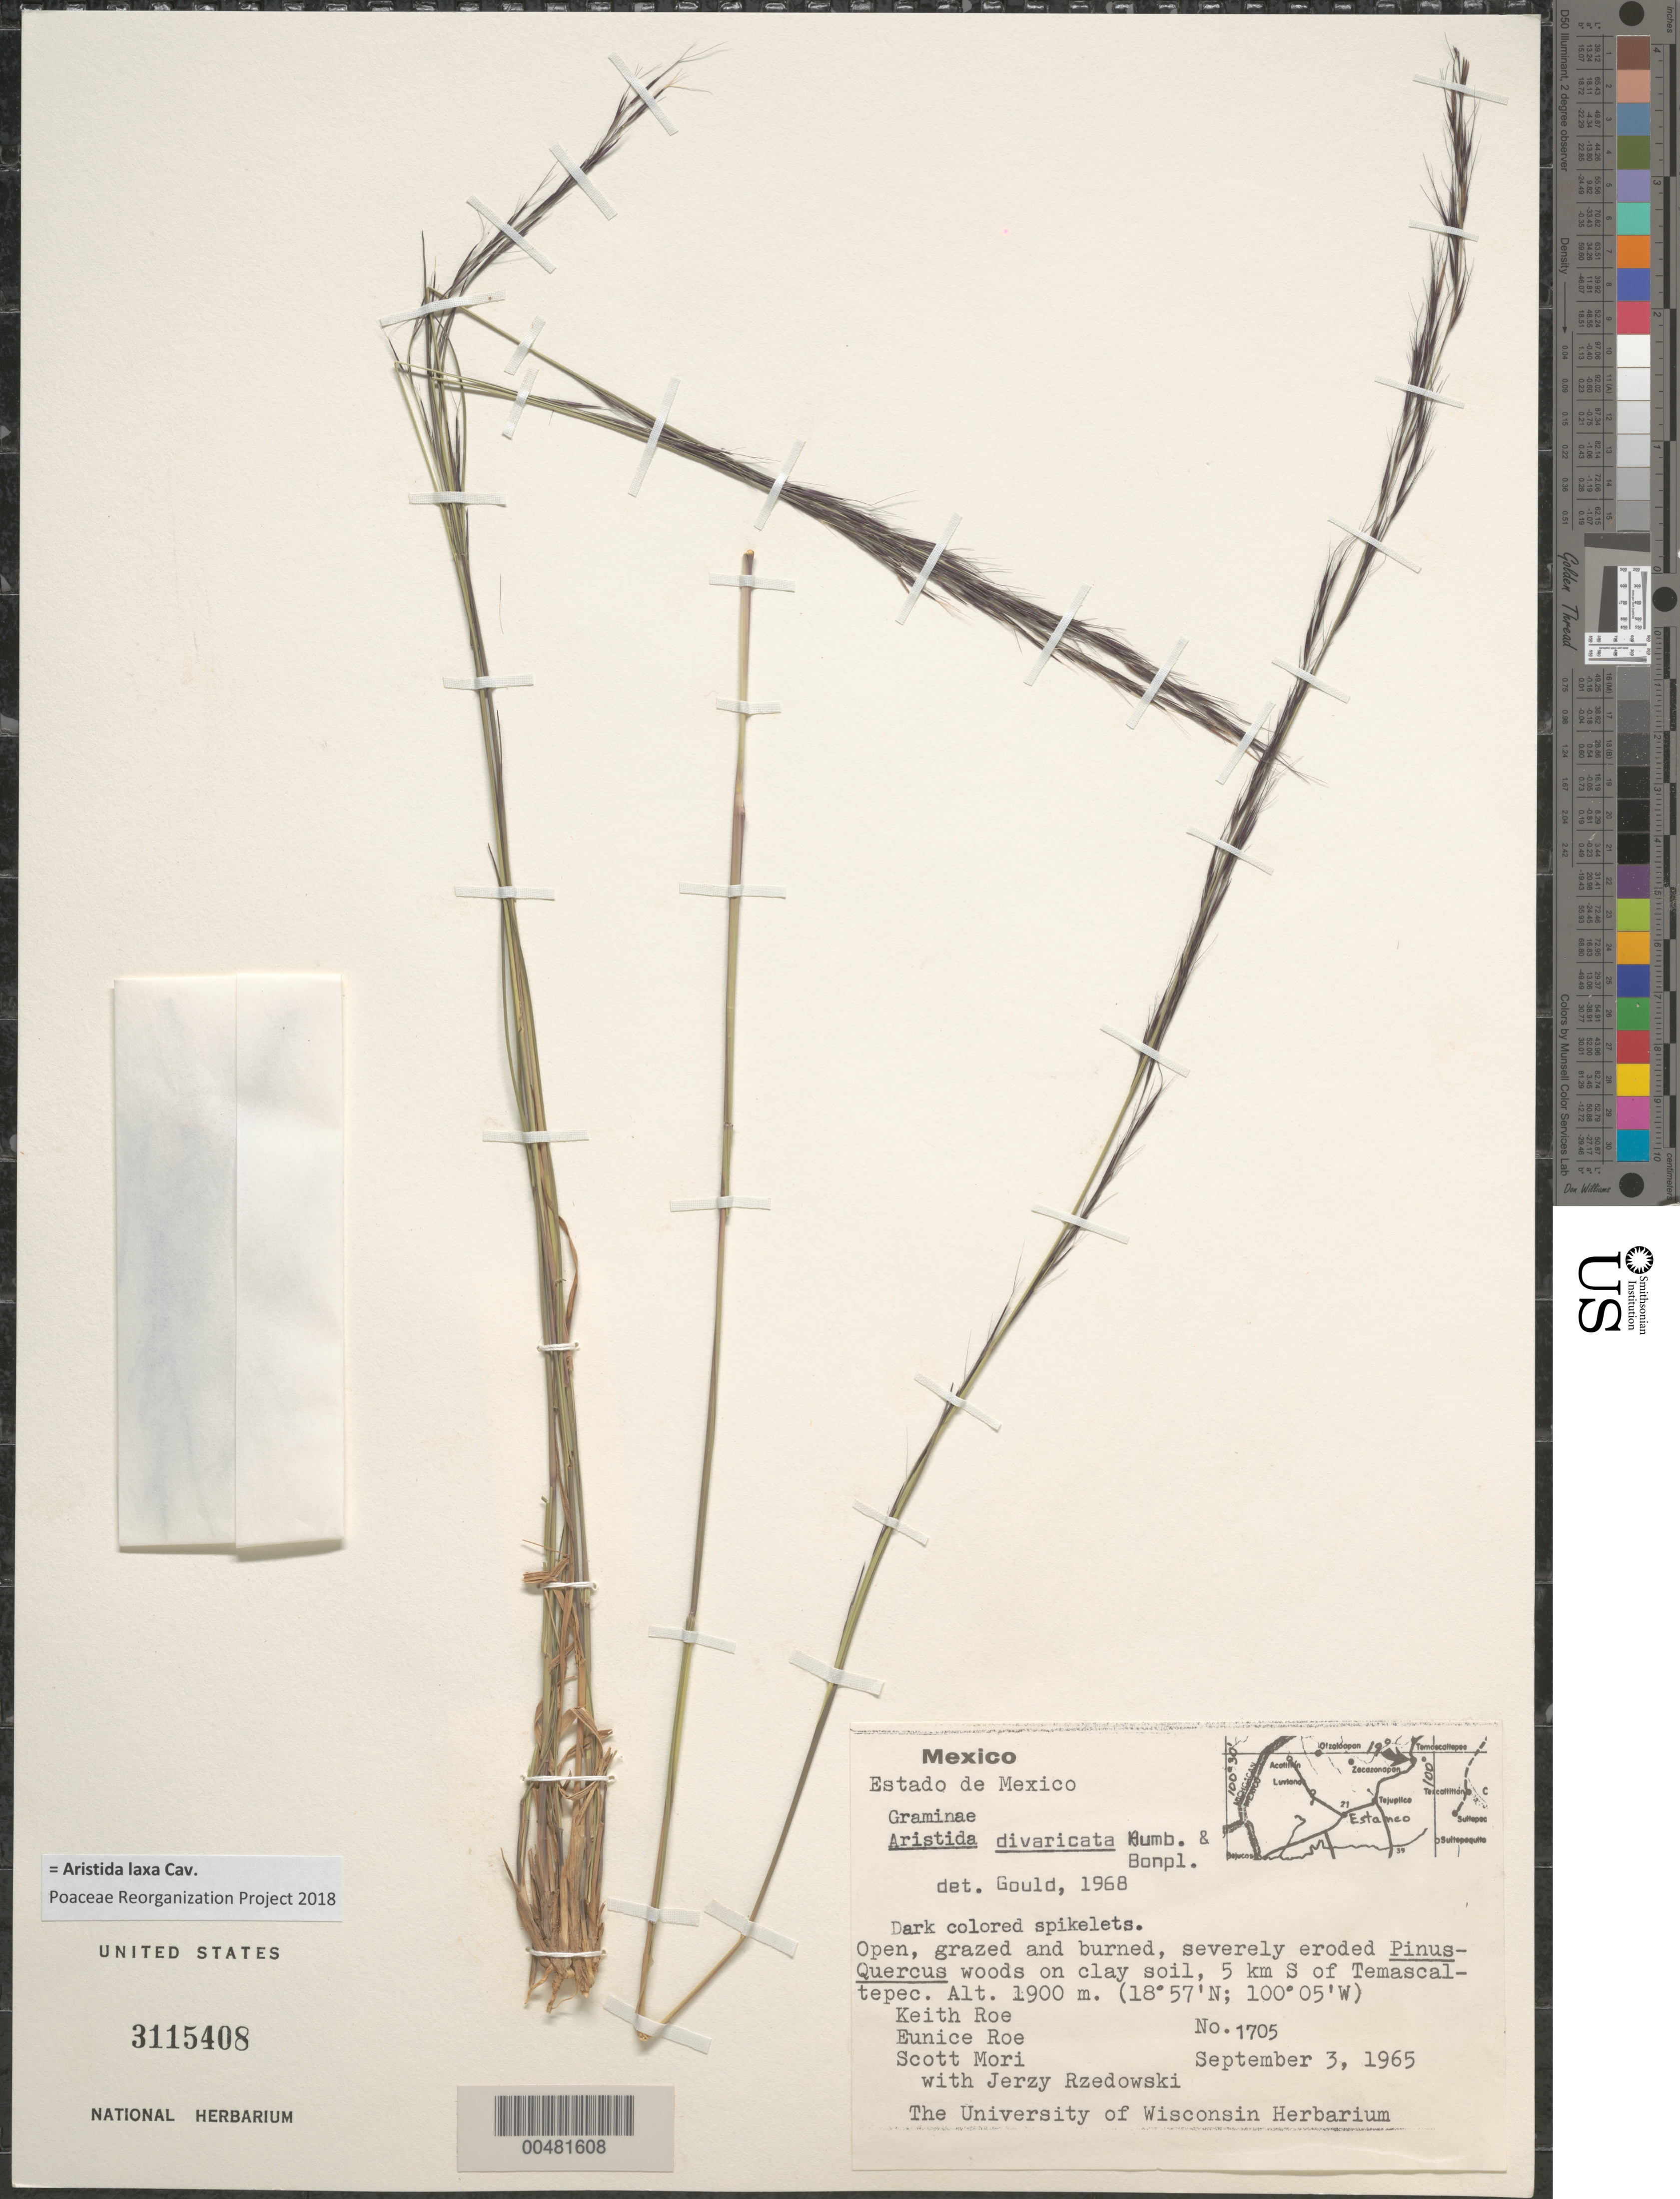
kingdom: Plantae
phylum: Tracheophyta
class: Liliopsida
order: Poales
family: Poaceae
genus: Aristida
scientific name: Aristida laxa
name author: Cav.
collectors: K. E. Roe, E. Roe, S. Mori & J. Rzedowski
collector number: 1705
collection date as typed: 3 Sep 1965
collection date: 1965-09-03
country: Mexico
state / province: México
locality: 5 km S of Temascaltepec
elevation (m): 1900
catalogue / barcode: US 3115408